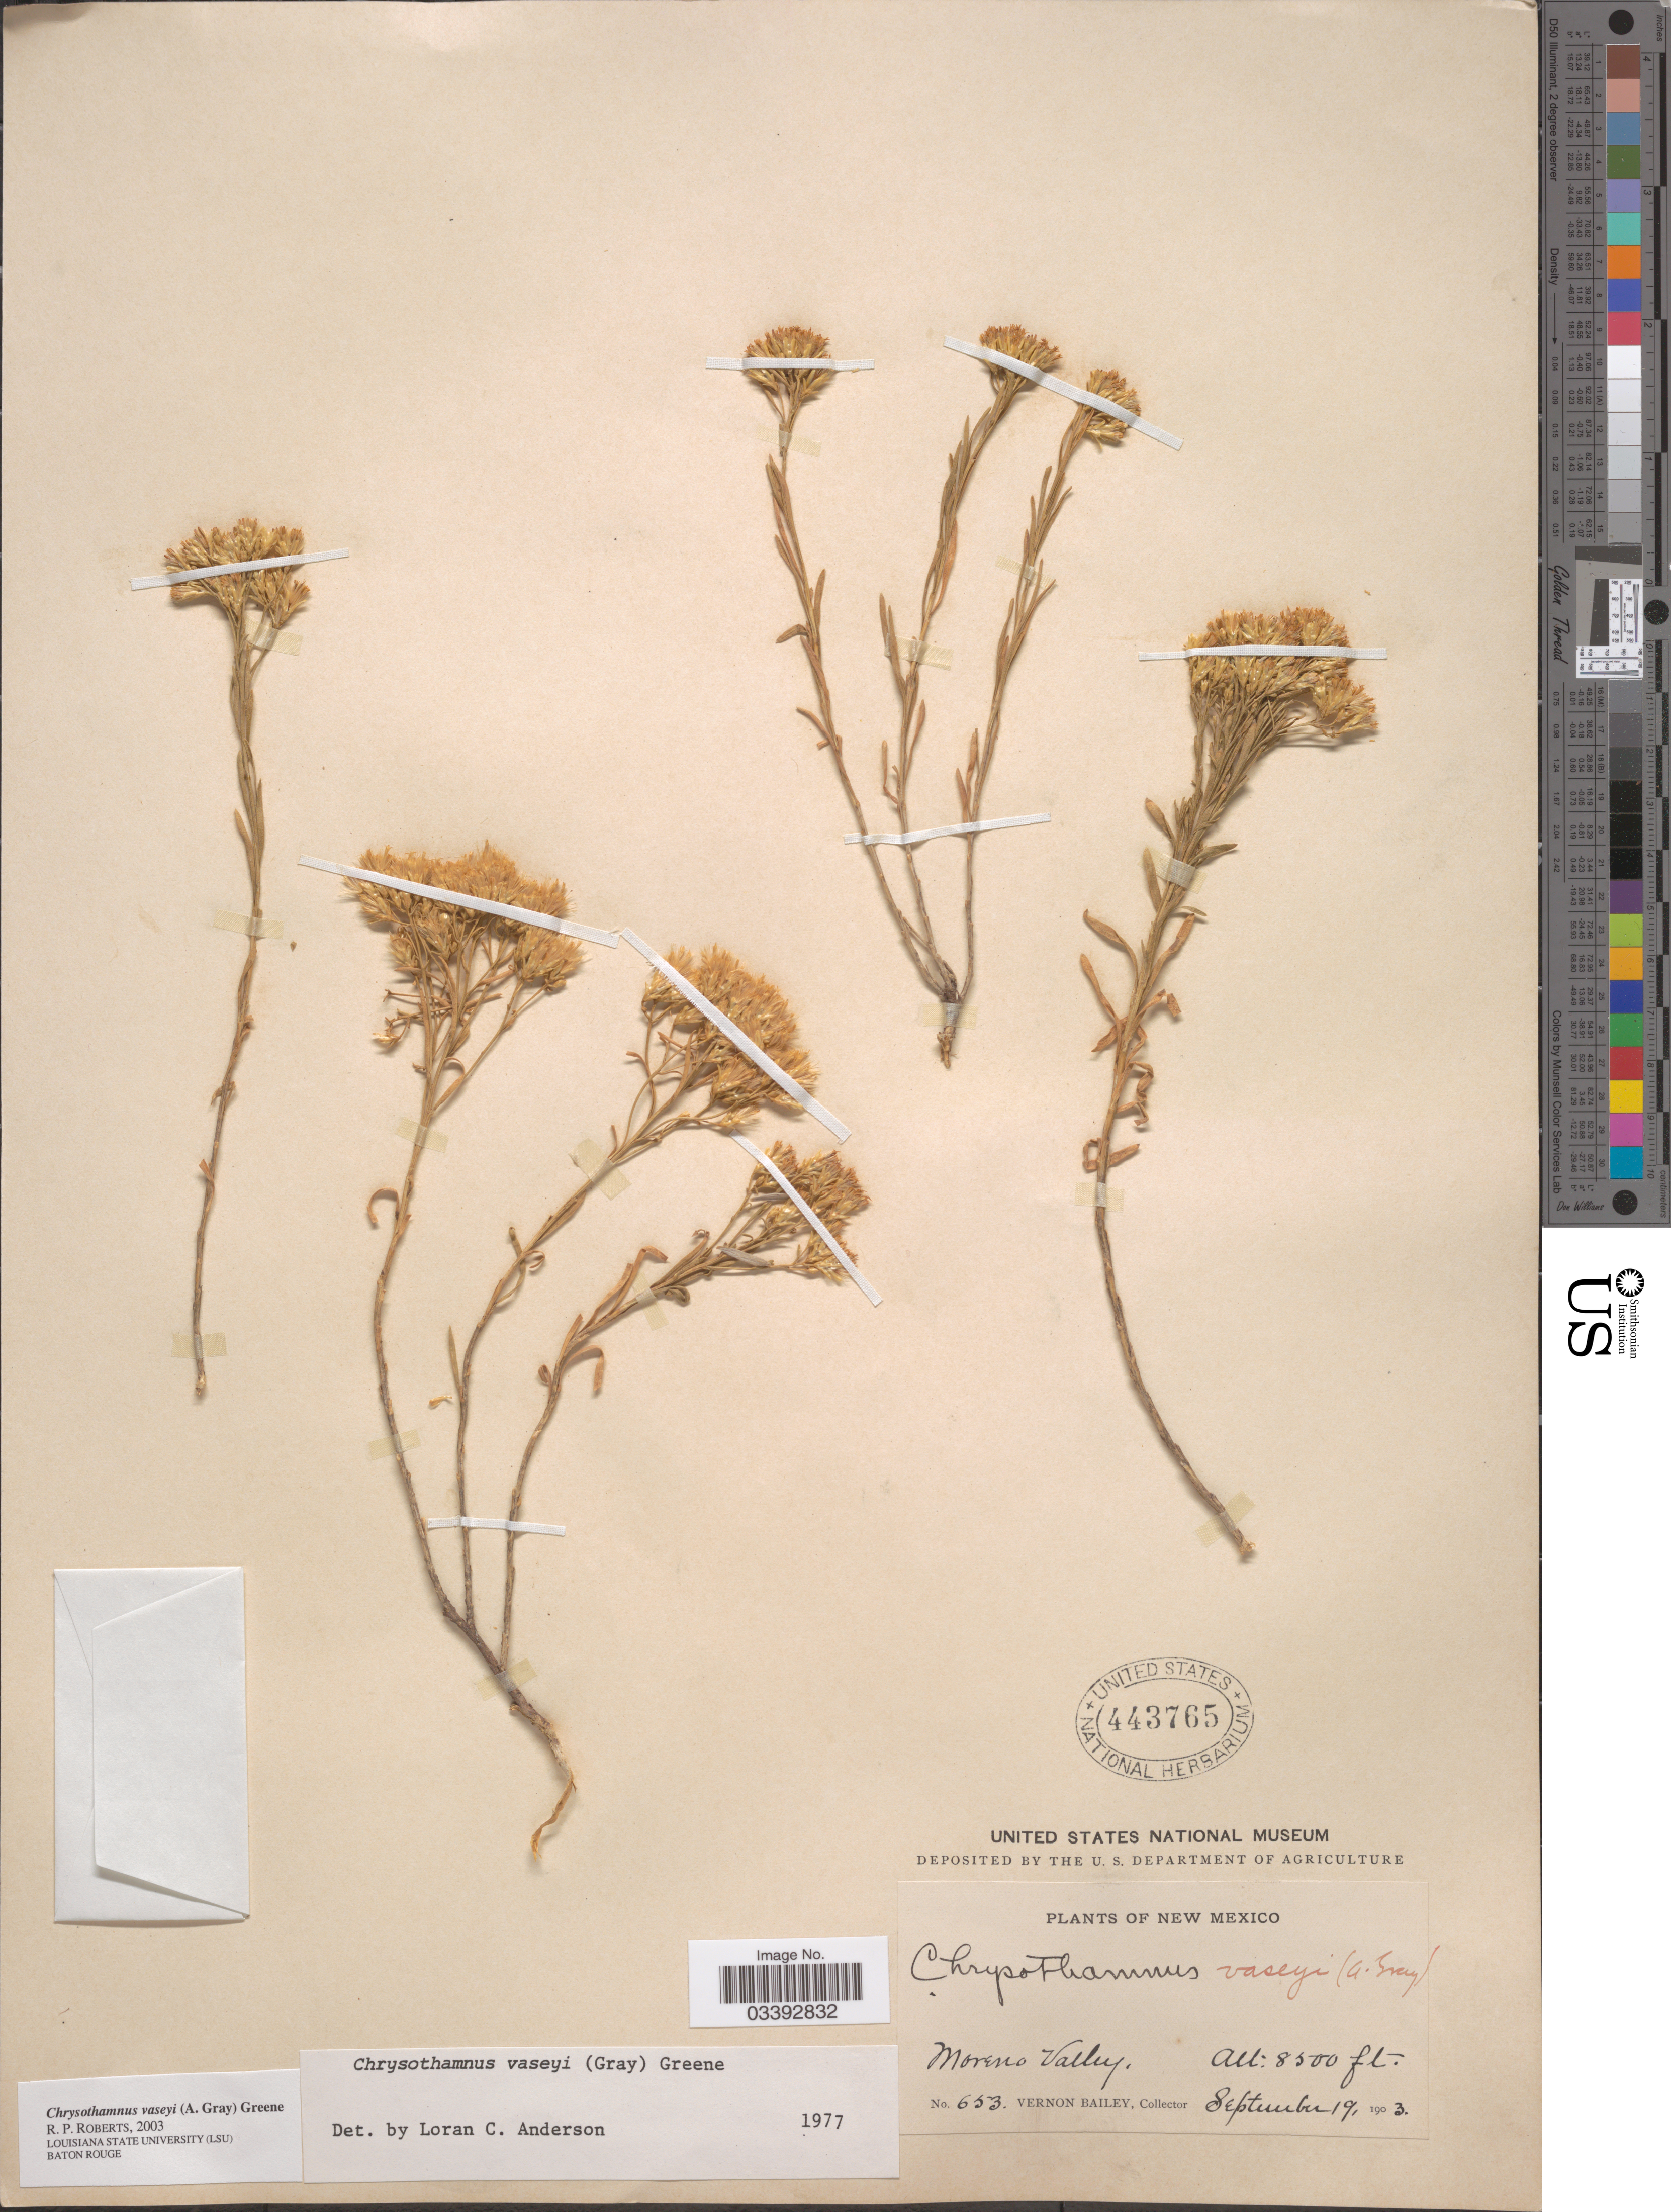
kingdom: Plantae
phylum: Tracheophyta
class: Magnoliopsida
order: Asterales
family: Asteraceae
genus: Chrysothamnus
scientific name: Chrysothamnus vaseyi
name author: (A. Gray) Greene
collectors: V. O. Bailey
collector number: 653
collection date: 1903-09-19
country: United States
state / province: New Mexico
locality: Moreno Valley.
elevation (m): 2591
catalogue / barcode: US 443765